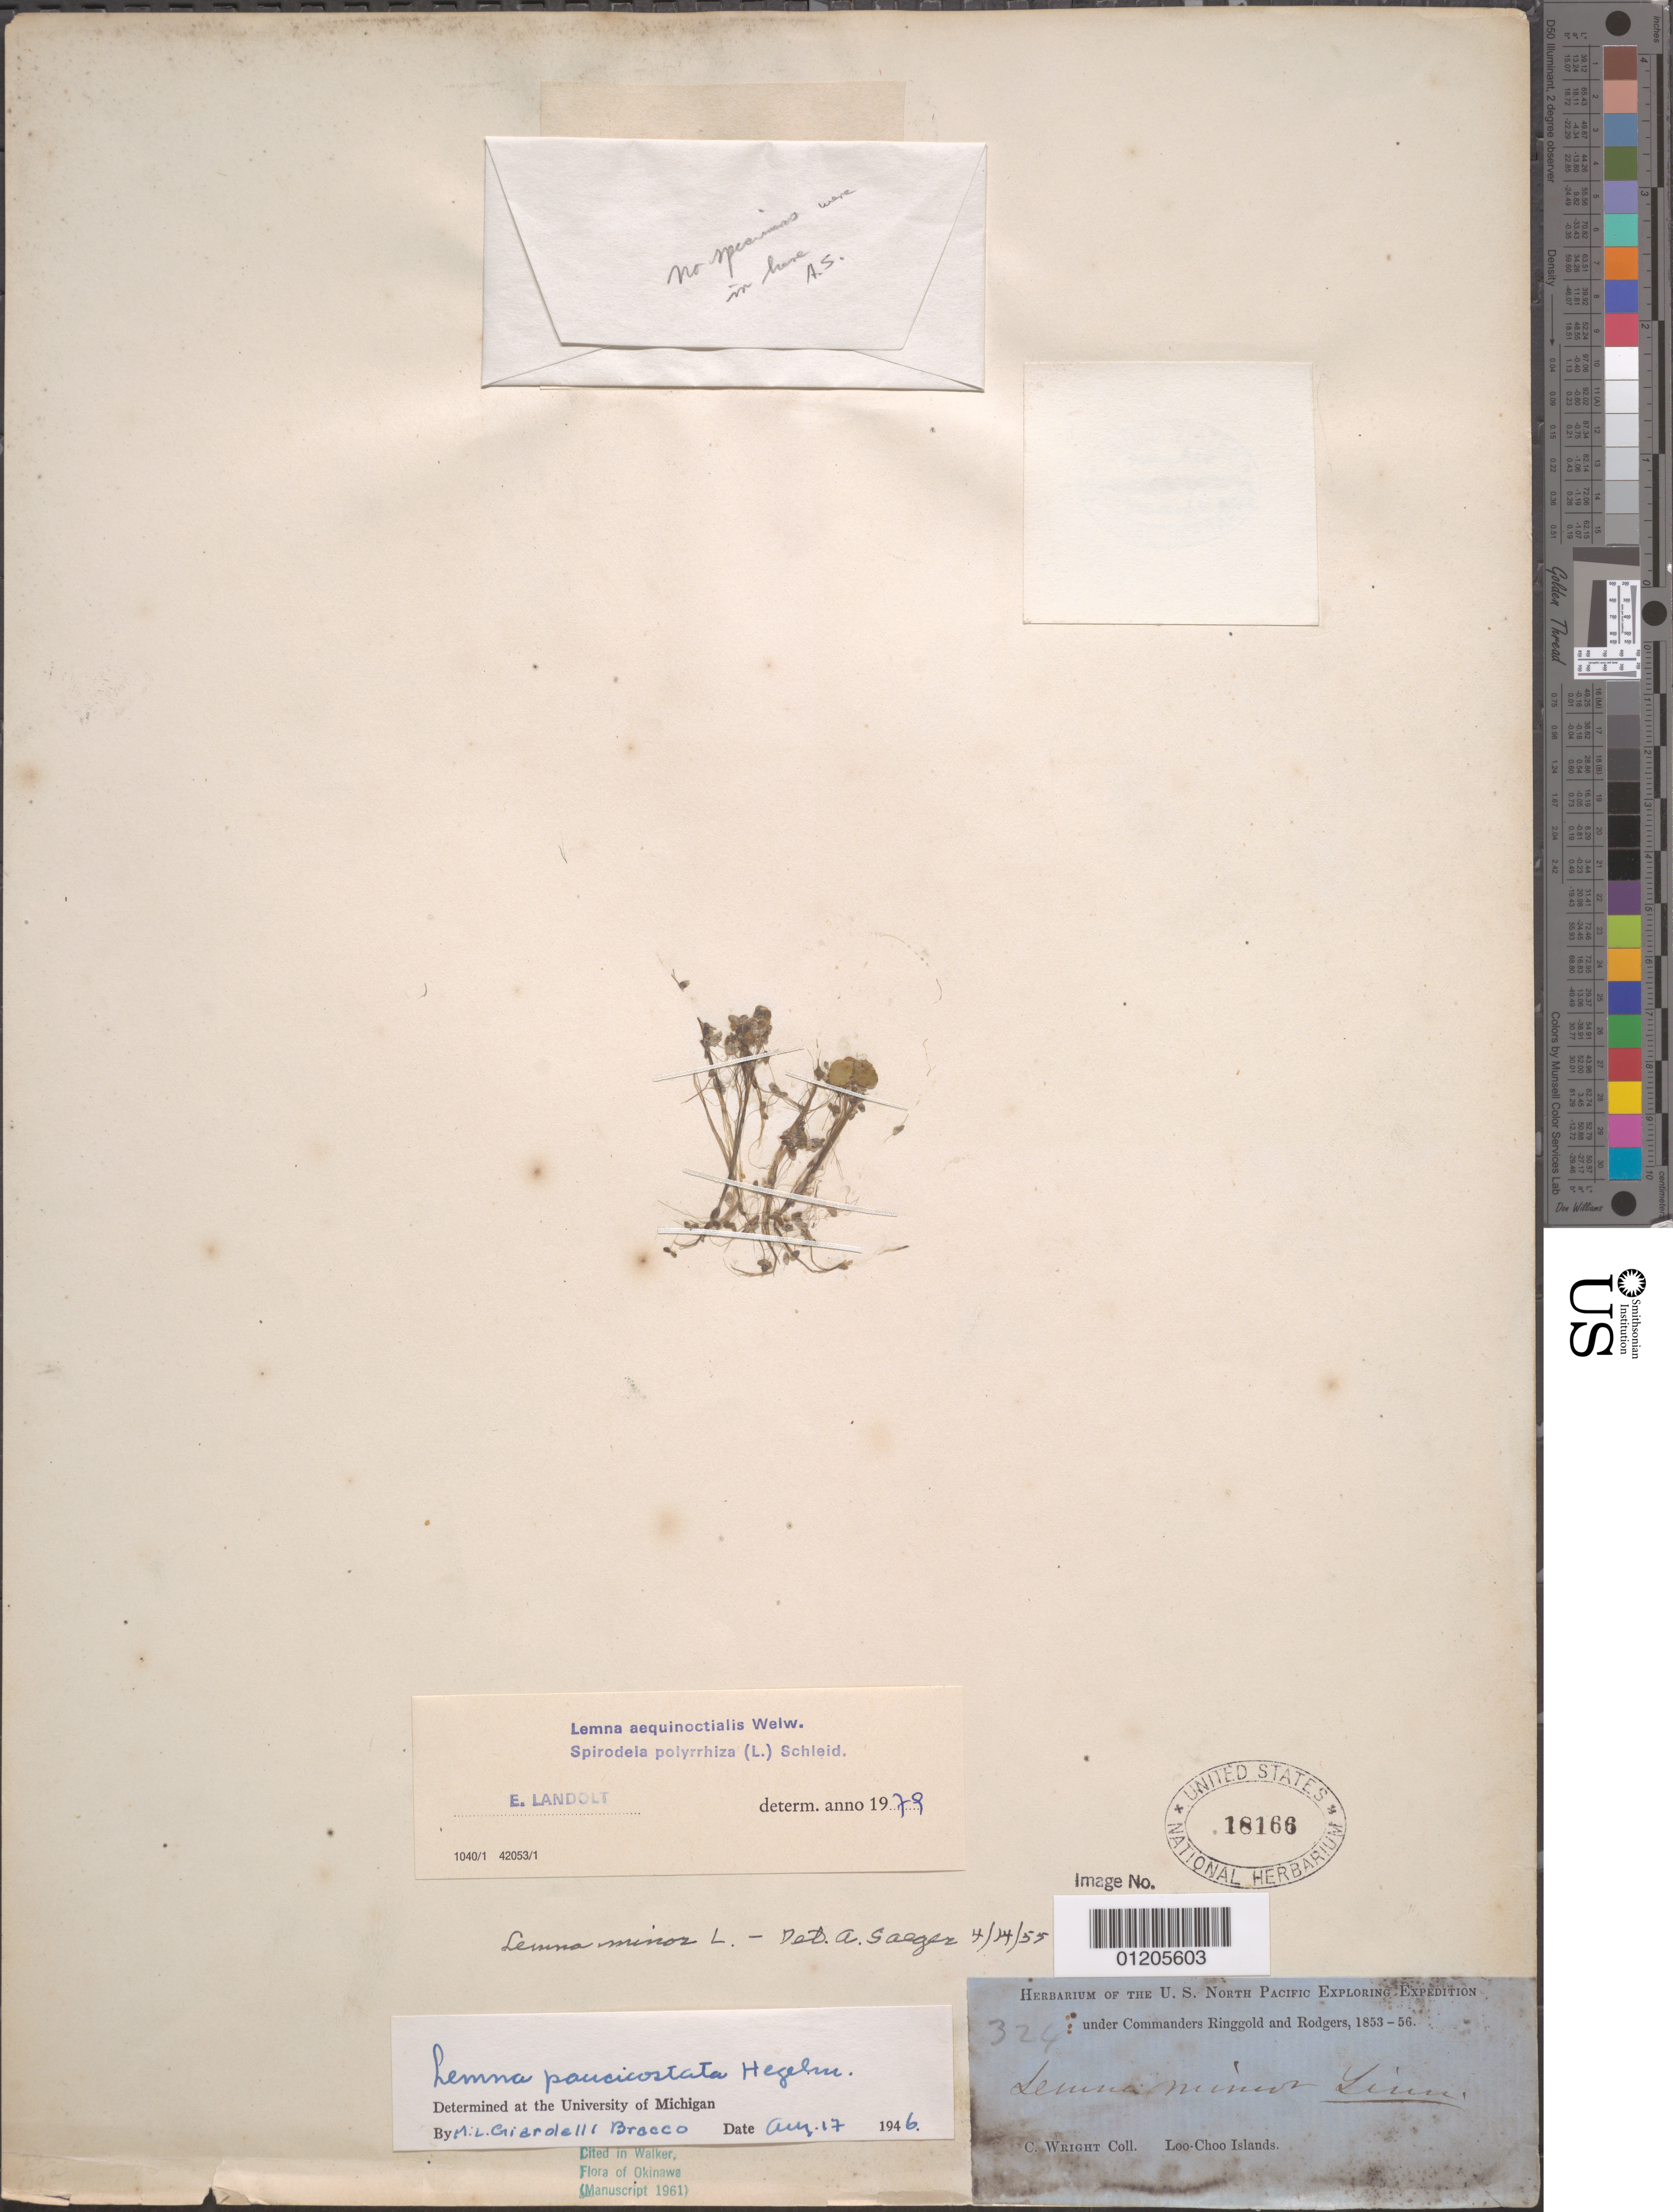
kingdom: Plantae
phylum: Tracheophyta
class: Liliopsida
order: Alismatales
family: Araceae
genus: Lemna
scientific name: Lemna aequinoctialis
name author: Welw.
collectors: C. Wright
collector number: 324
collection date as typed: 1853 to -- --- 1856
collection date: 1853/1856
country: Japan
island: Ryukyu Islands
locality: Loo Choo Islands.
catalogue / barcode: US 18166